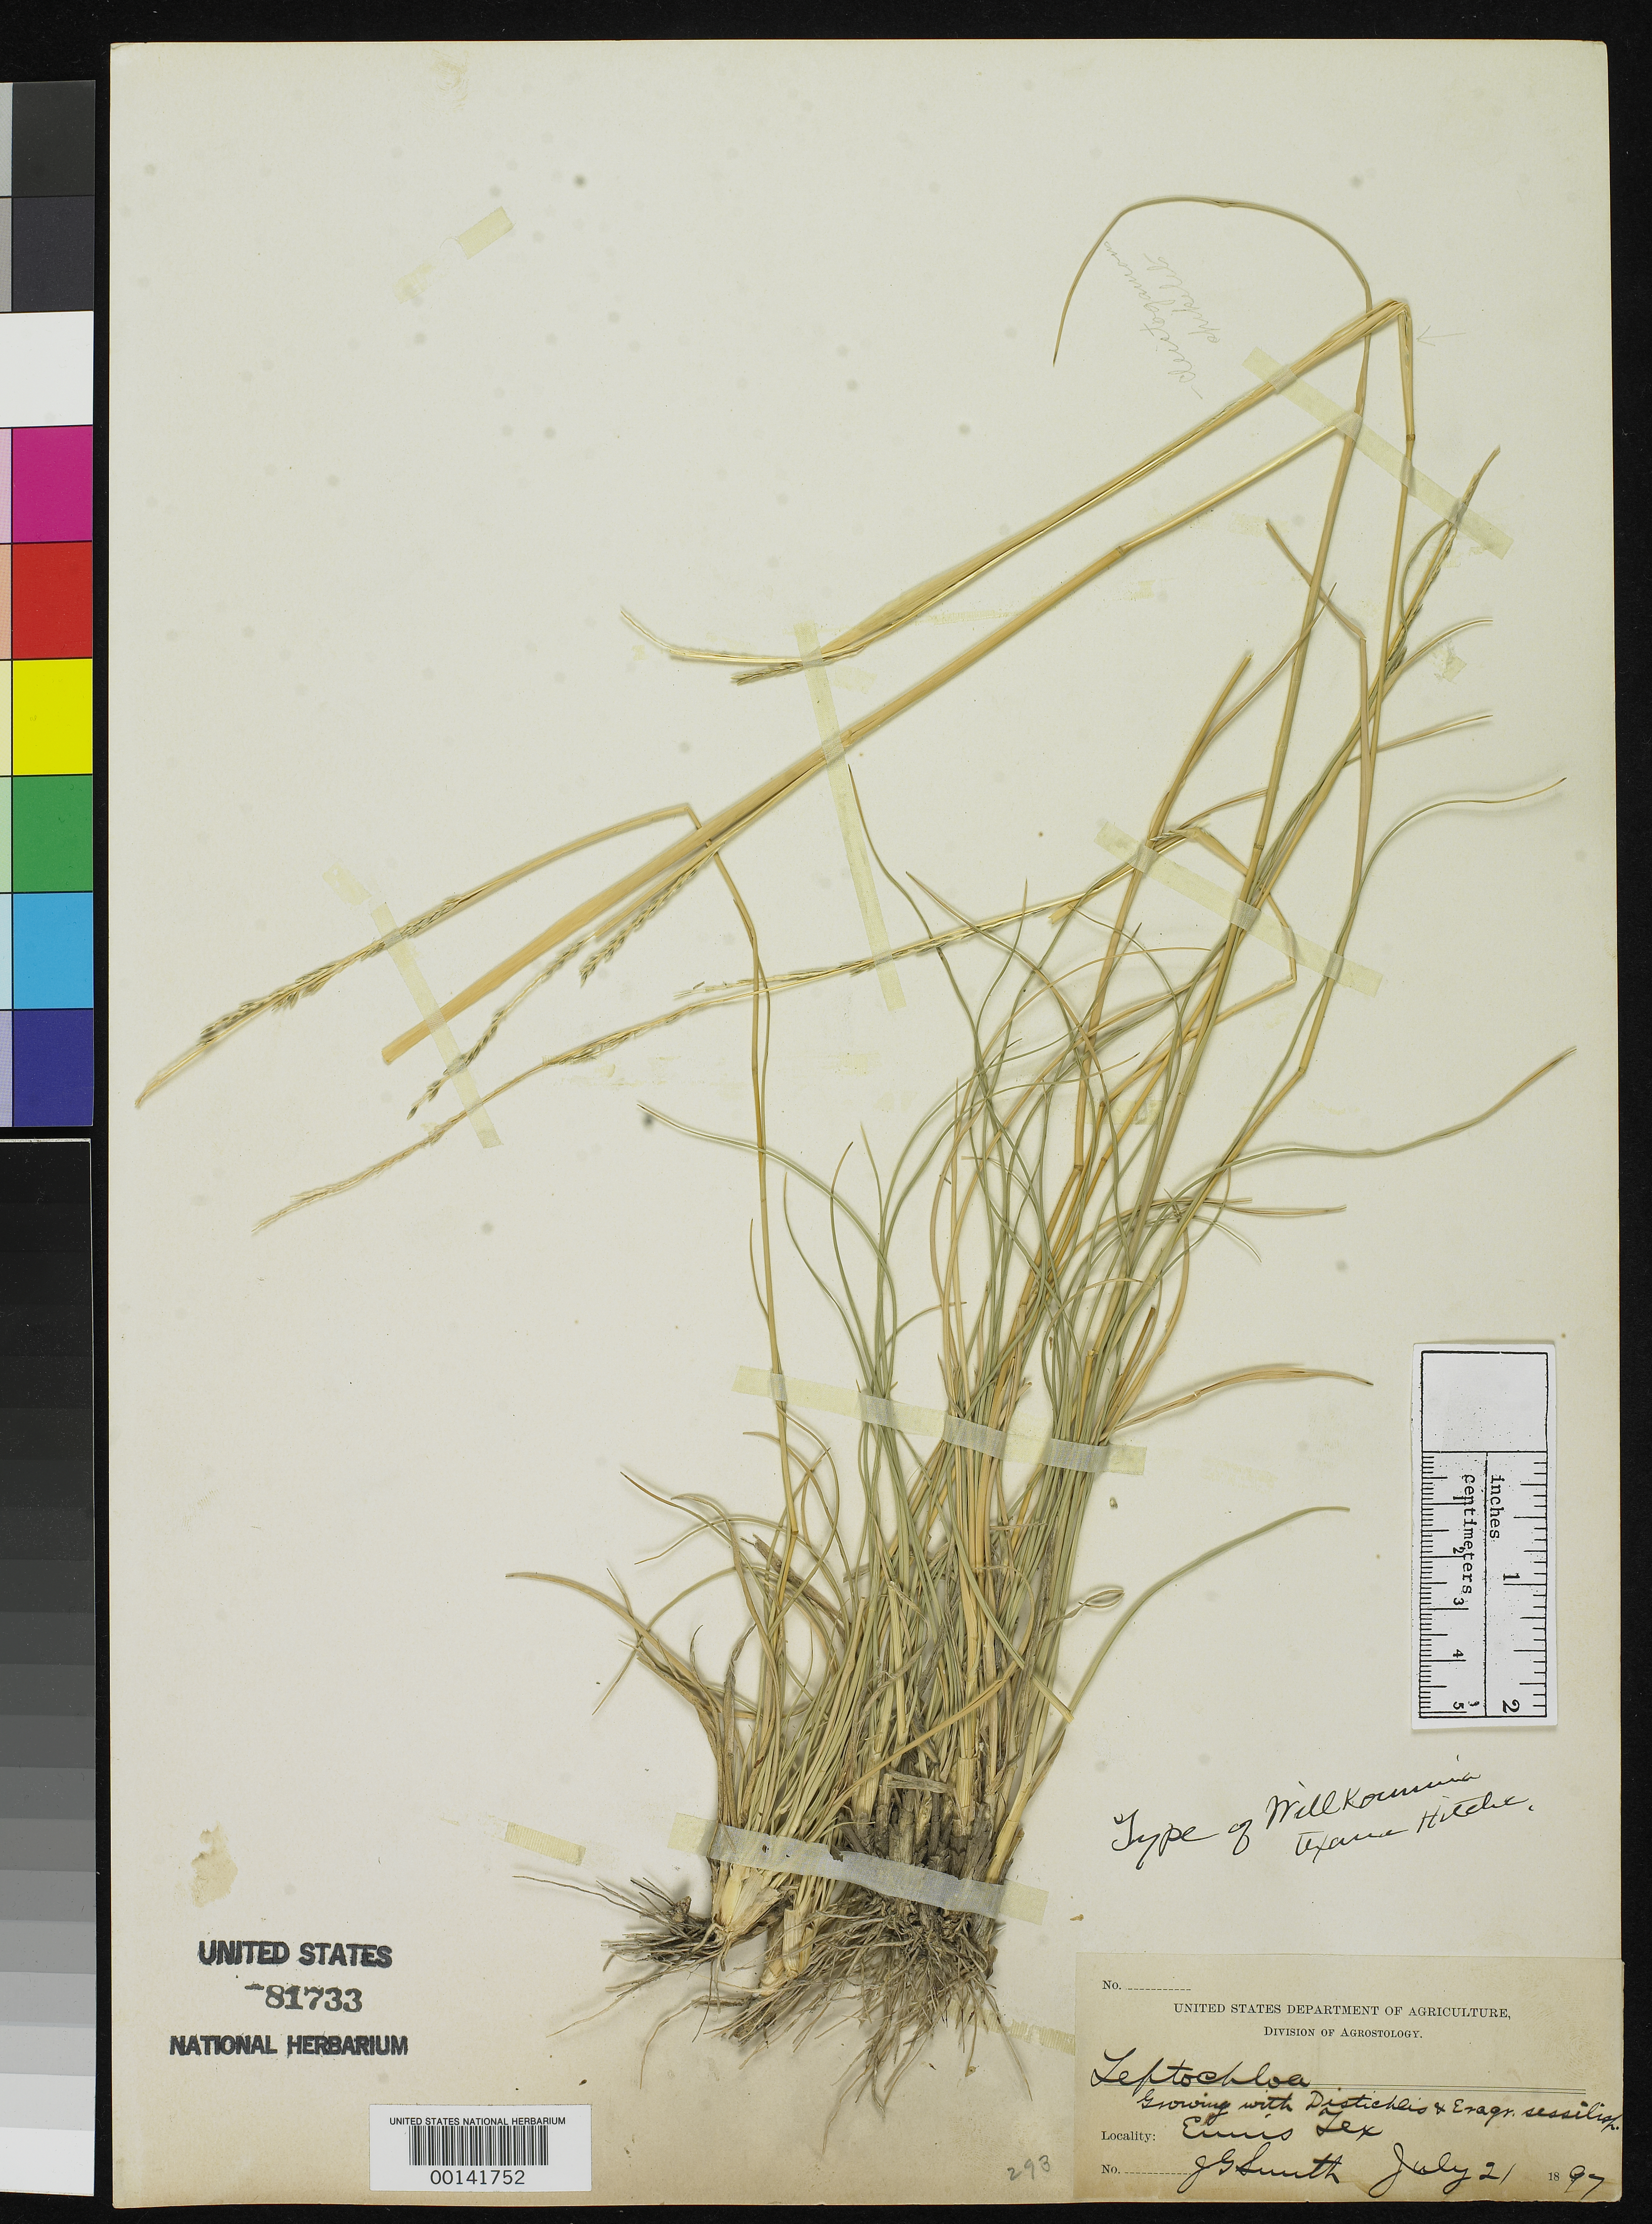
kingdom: Plantae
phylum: Tracheophyta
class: Liliopsida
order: Poales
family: Poaceae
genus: Willkommia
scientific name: Willkommia texana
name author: Hitchc.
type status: Holotype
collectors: J. G. Smith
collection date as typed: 21 Jul 1897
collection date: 1897-07-21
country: United States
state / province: Texas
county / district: Ellis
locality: Ennis.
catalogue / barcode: US 81733